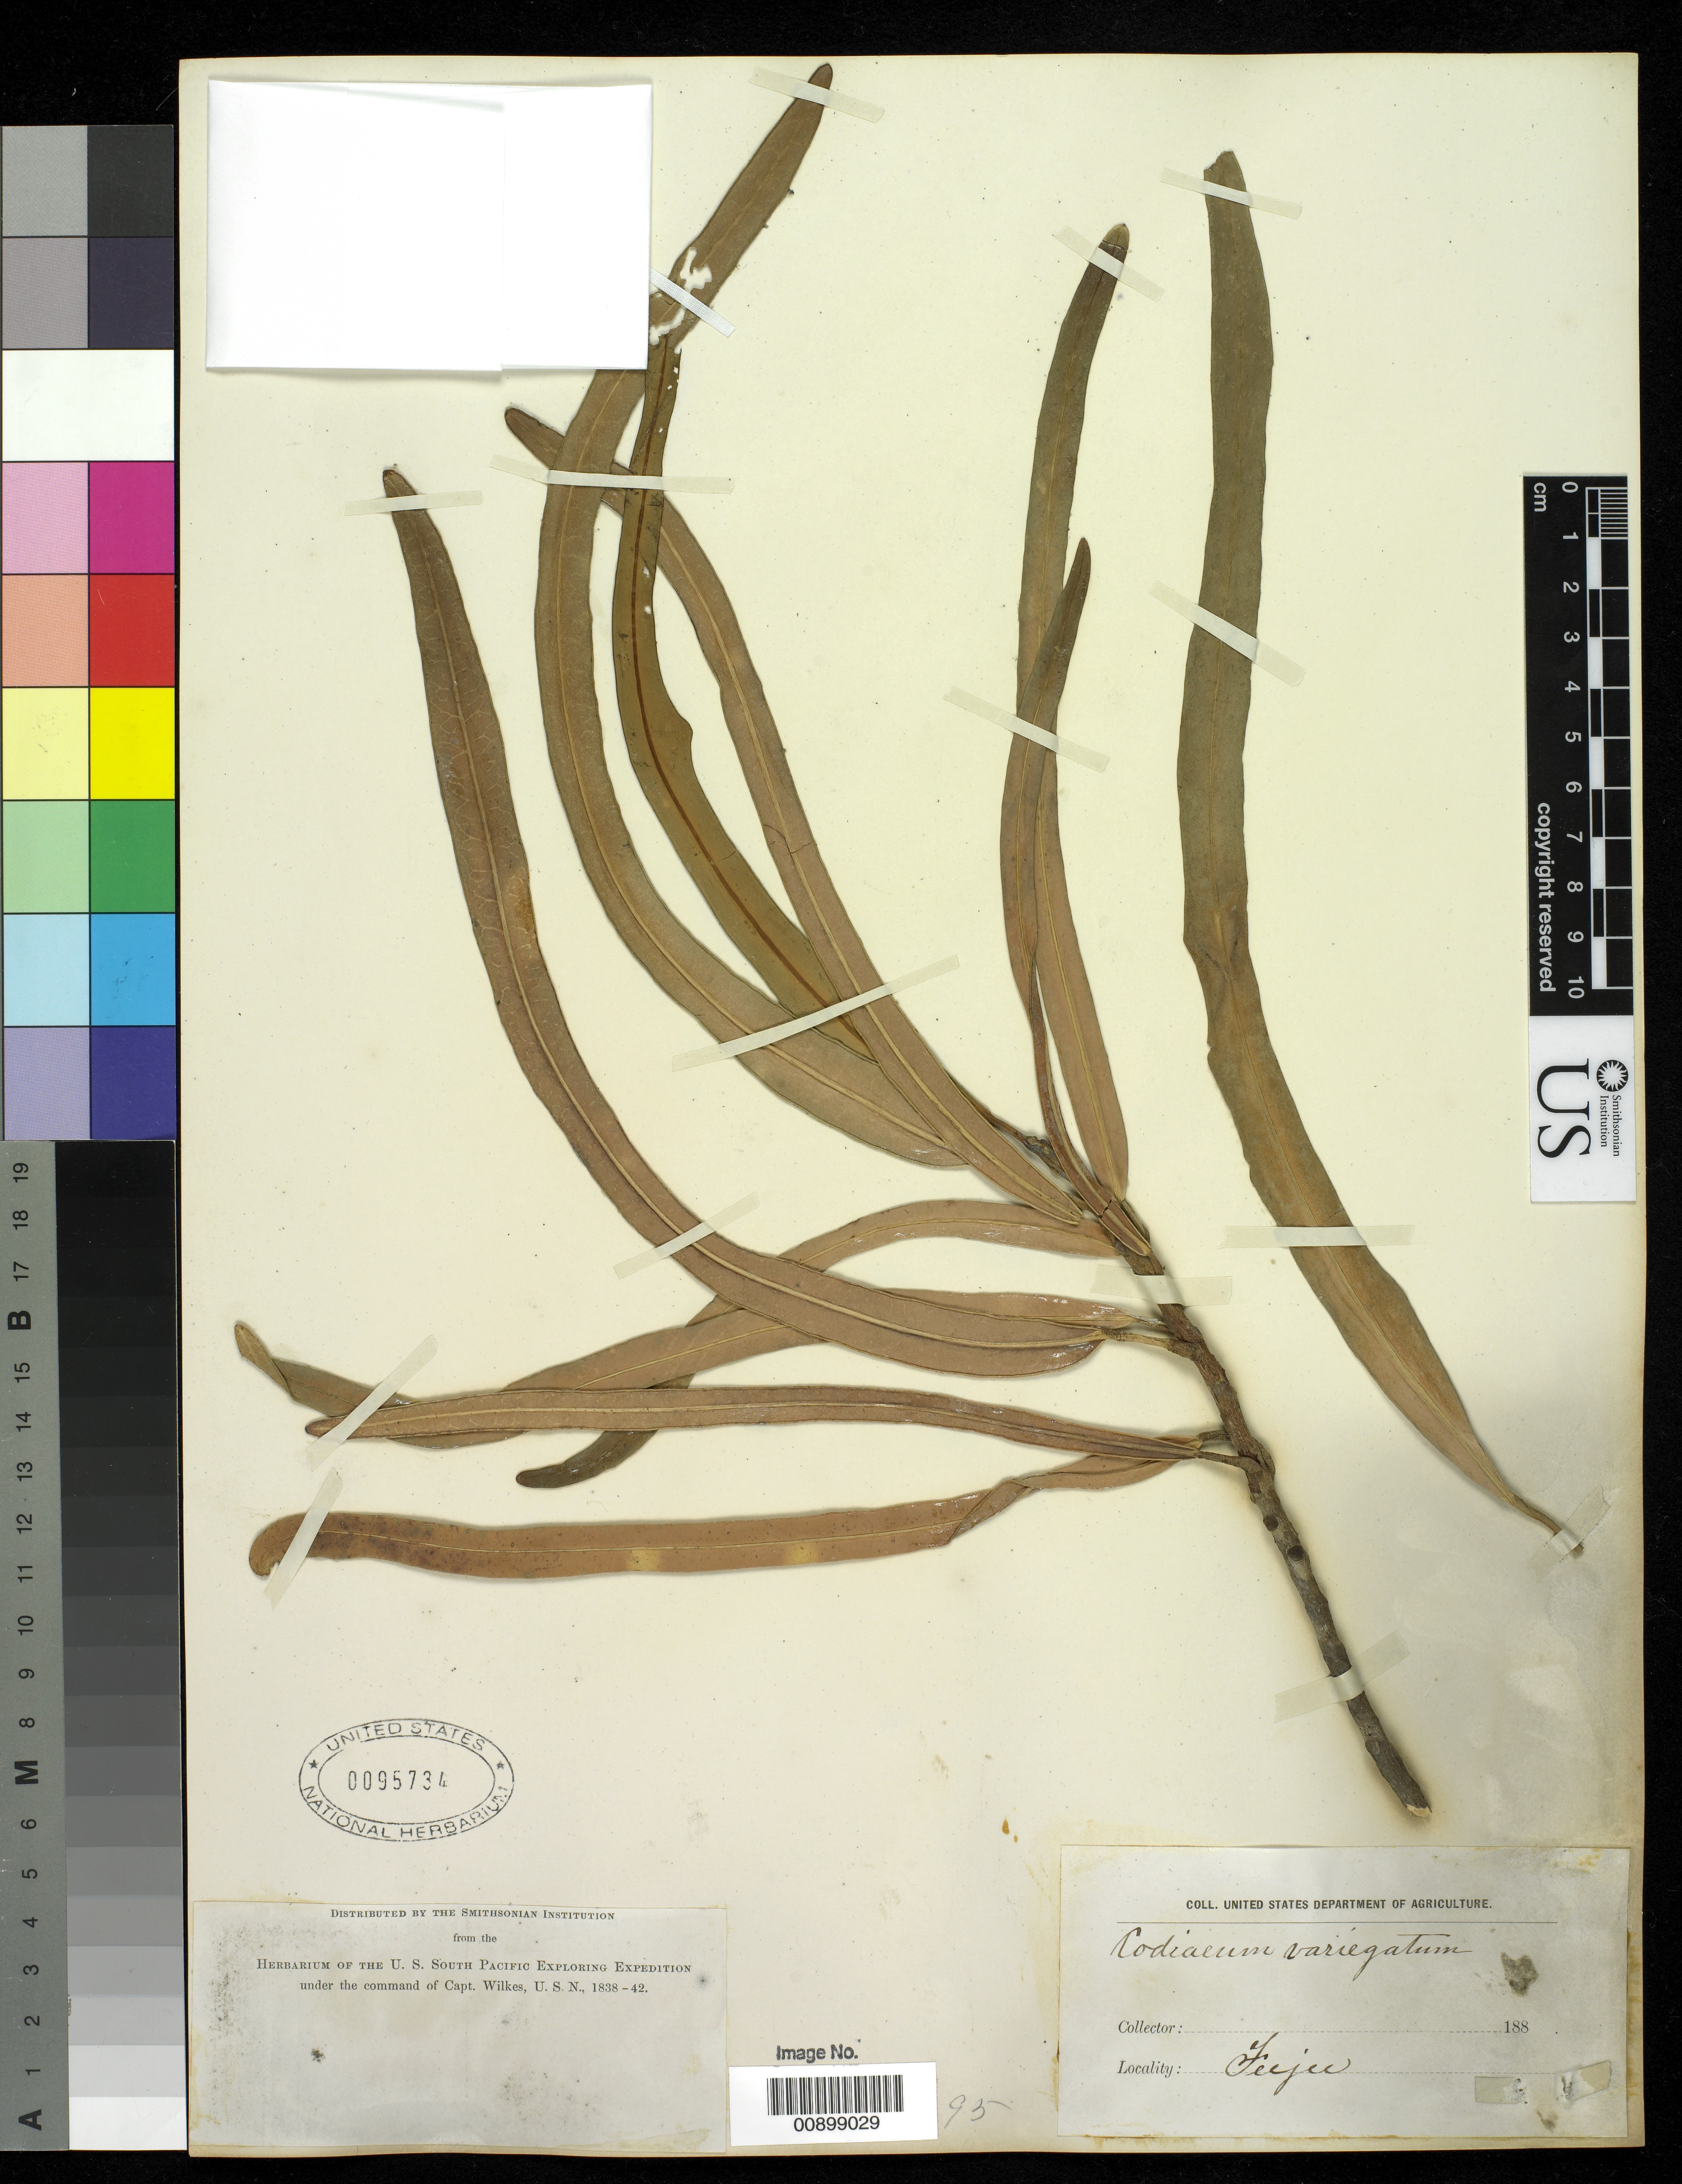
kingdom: Plantae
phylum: Tracheophyta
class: Magnoliopsida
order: Malpighiales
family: Euphorbiaceae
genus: Codiaeum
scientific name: Codiaeum variegatum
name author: (L.) Rumph. ex A. Juss.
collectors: Wilkes Explor. Exped.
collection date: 1838/1842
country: Fiji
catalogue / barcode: US 95734